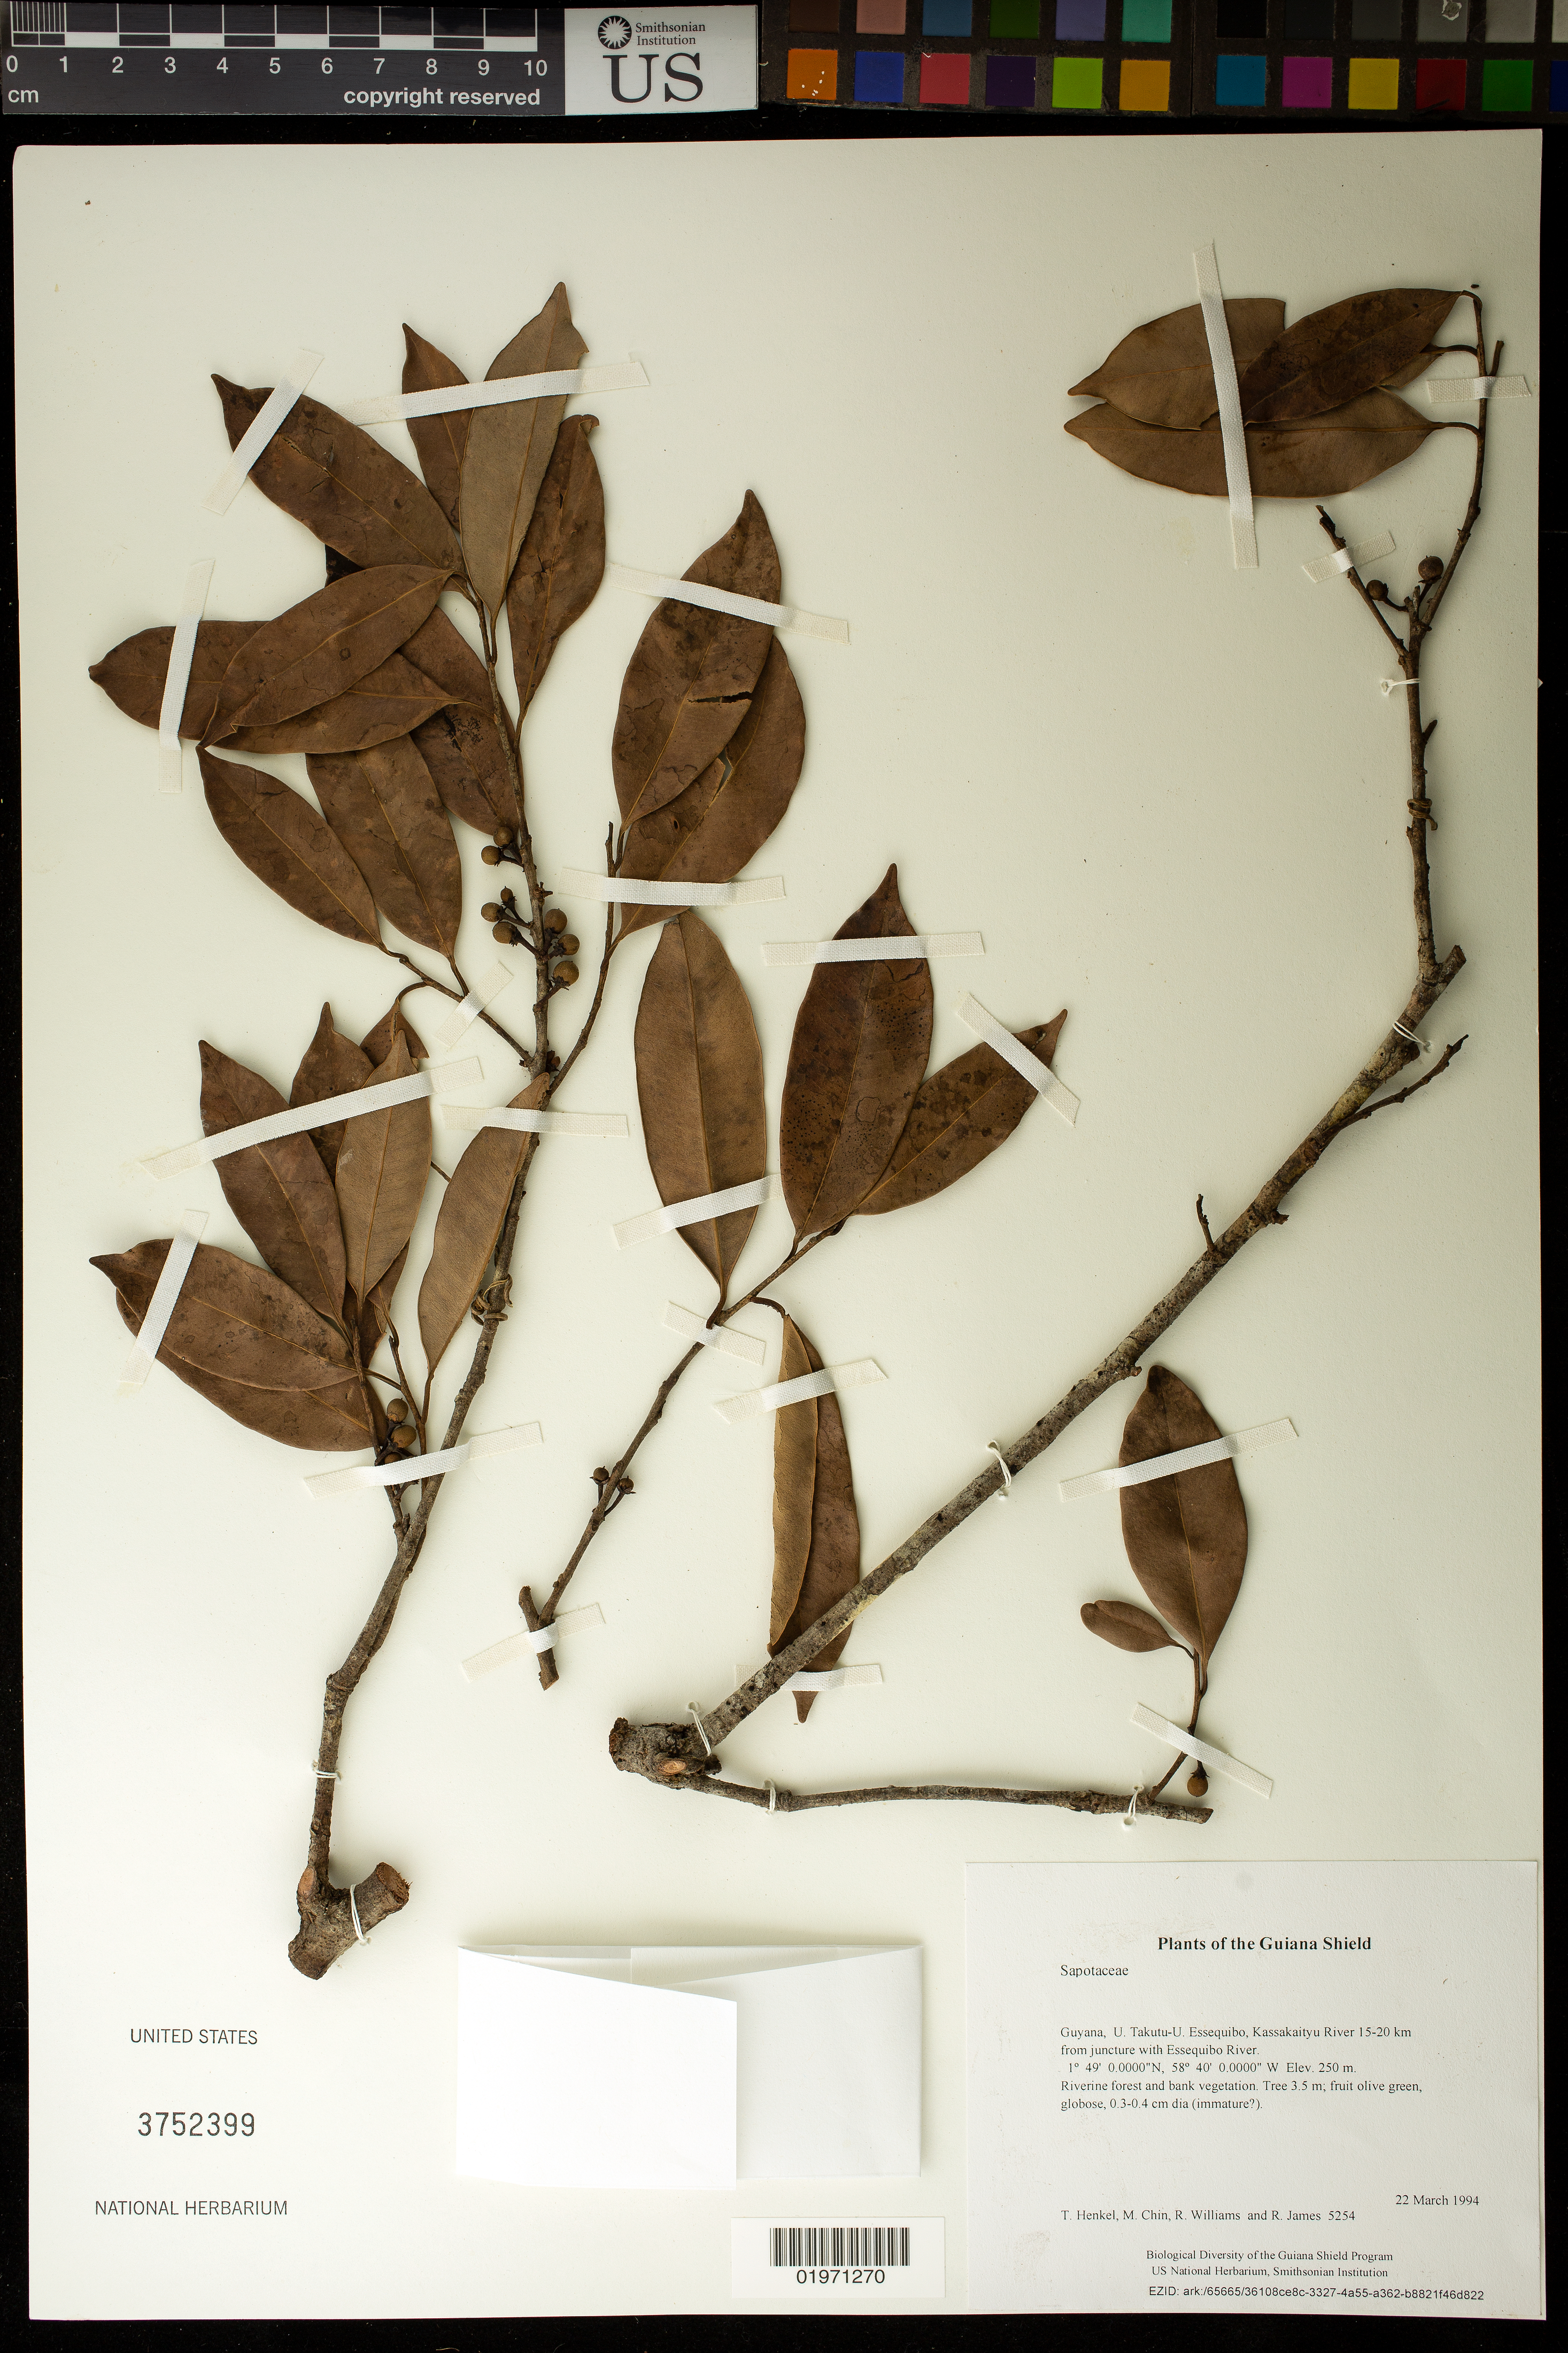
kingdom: Plantae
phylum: Tracheophyta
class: Magnoliopsida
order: Ericales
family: Sapotaceae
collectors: T. Henkel, M. Chin, R. Williams & R. James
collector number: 5254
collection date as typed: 22 March 1994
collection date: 1994-03-22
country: Guyana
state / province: U. Takutu-U. Essequibo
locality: Kassakaityu River 15-20 km from juncture with Essequibo River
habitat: Riverine forest and bank vegetation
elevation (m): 250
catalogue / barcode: US 3752399